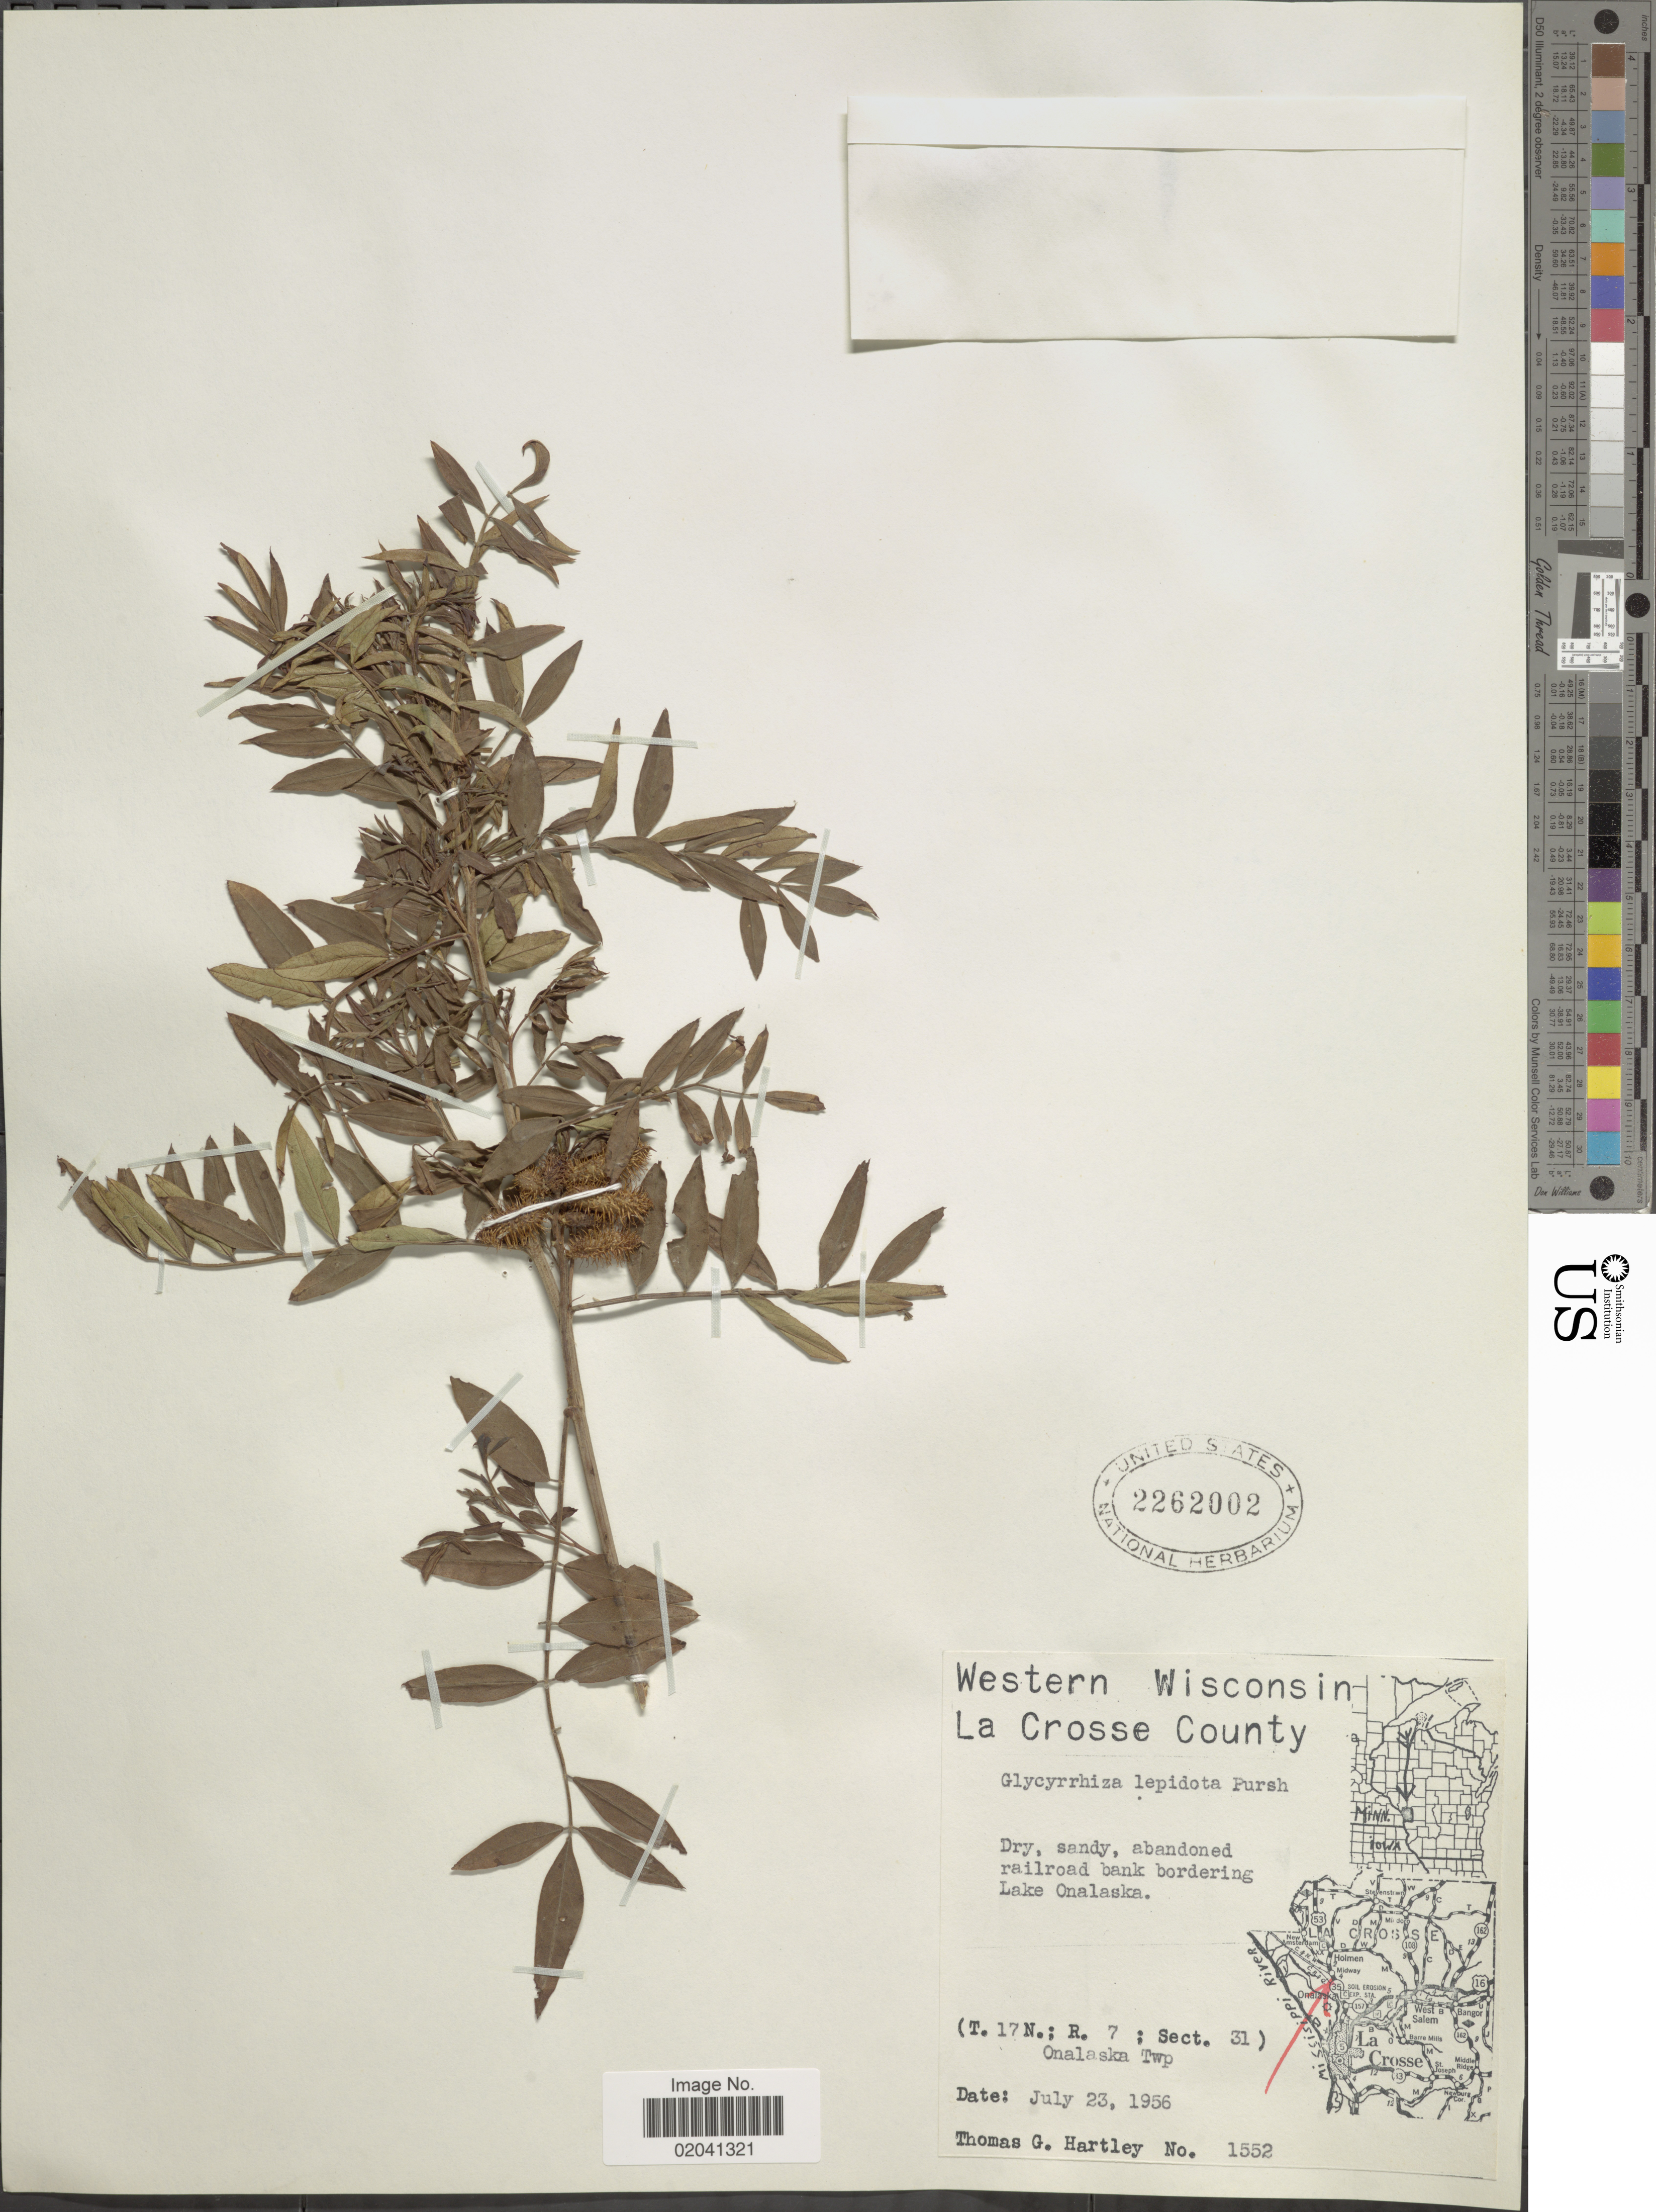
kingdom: Plantae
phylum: Tracheophyta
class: Magnoliopsida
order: Fabales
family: Fabaceae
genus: Glycyrrhiza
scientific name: Glycyrrhiza lepidota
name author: Pursh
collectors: T. G. Hartley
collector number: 1552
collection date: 1956-07-23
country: United States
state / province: Wisconsin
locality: Western Wisconsin. La Crosse County. Lake Onalaska. (T. 17 N.; R. 7 ; Sect. 31). Onalaska Twp.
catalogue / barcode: US 2262002